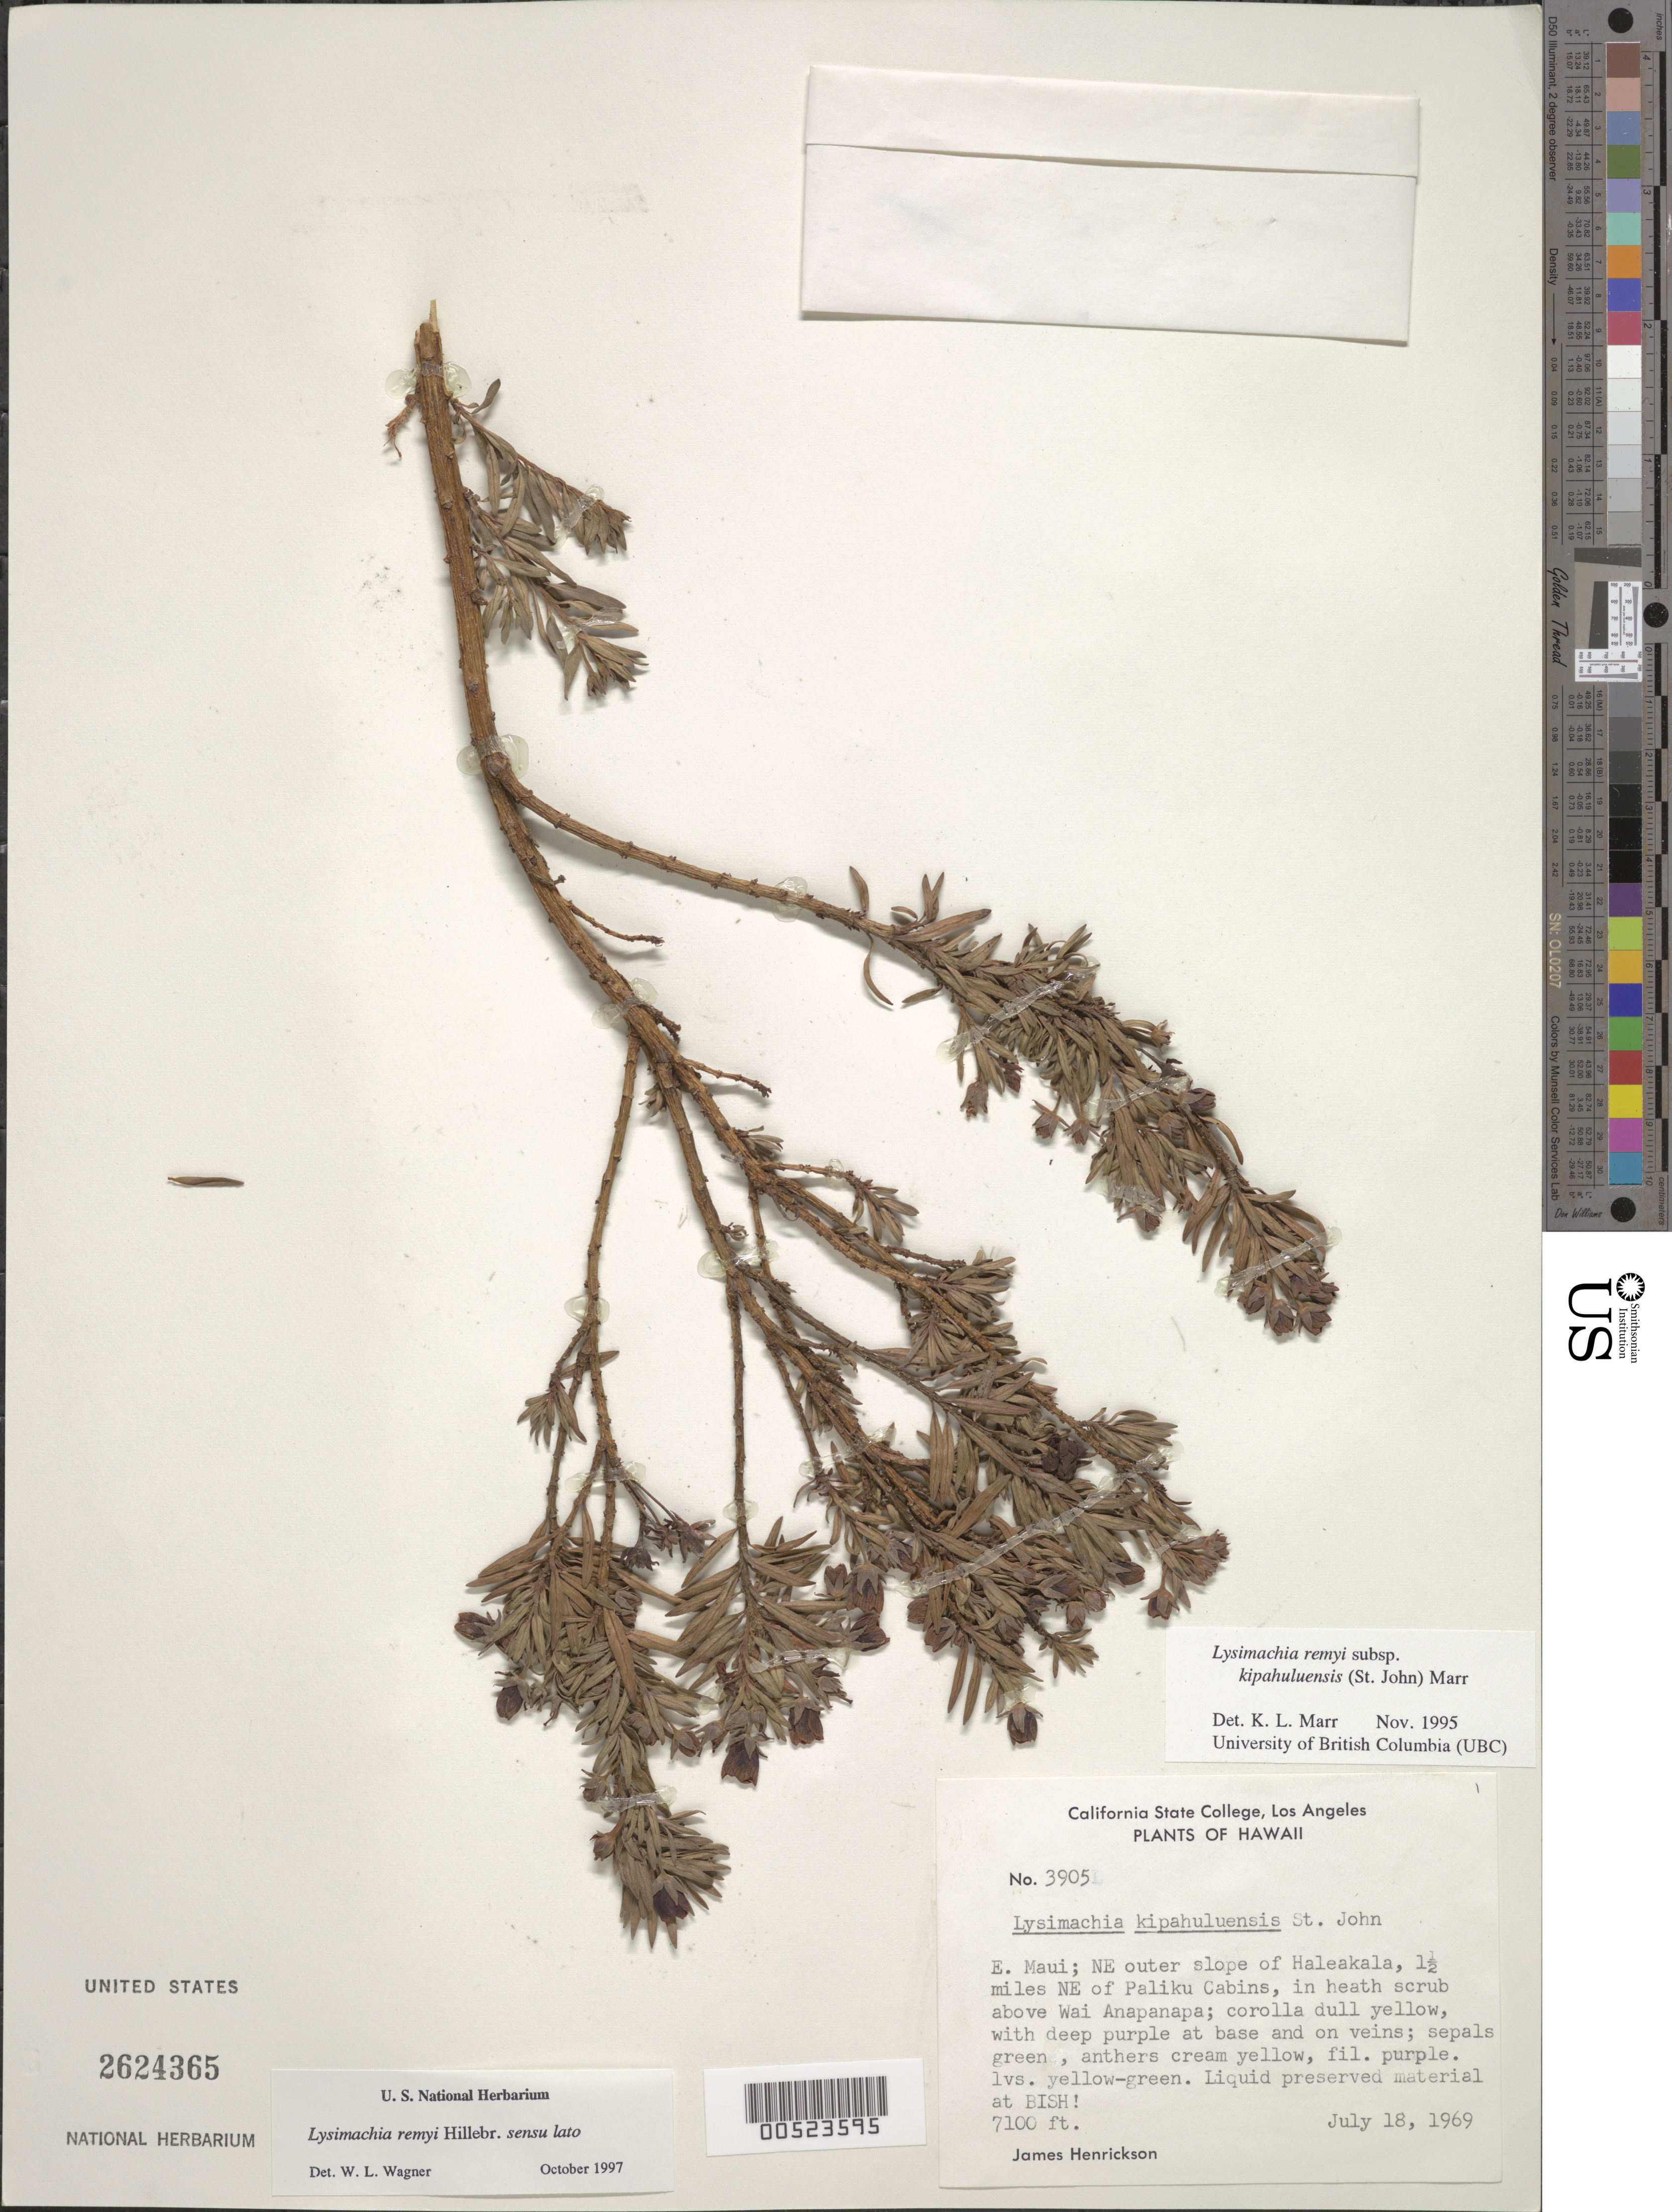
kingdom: Plantae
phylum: Tracheophyta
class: Magnoliopsida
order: Ericales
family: Primulaceae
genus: Lysimachia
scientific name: Lysimachia remyi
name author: Hillebr.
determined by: Wagner, W. L., (BOT), Smithsonian Institution - National Museum of Natural History (UNITED STATES)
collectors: J. S. Henrickson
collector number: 3905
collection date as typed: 18 Jul 1969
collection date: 1969-07-18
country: United States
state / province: Hawaii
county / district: Maui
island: Maui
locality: E Maui, NE outer slope of Haleakala, 1.5 mi NE of Paliku Cabins, above Wai Anapanapa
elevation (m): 2164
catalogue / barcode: US 2624365